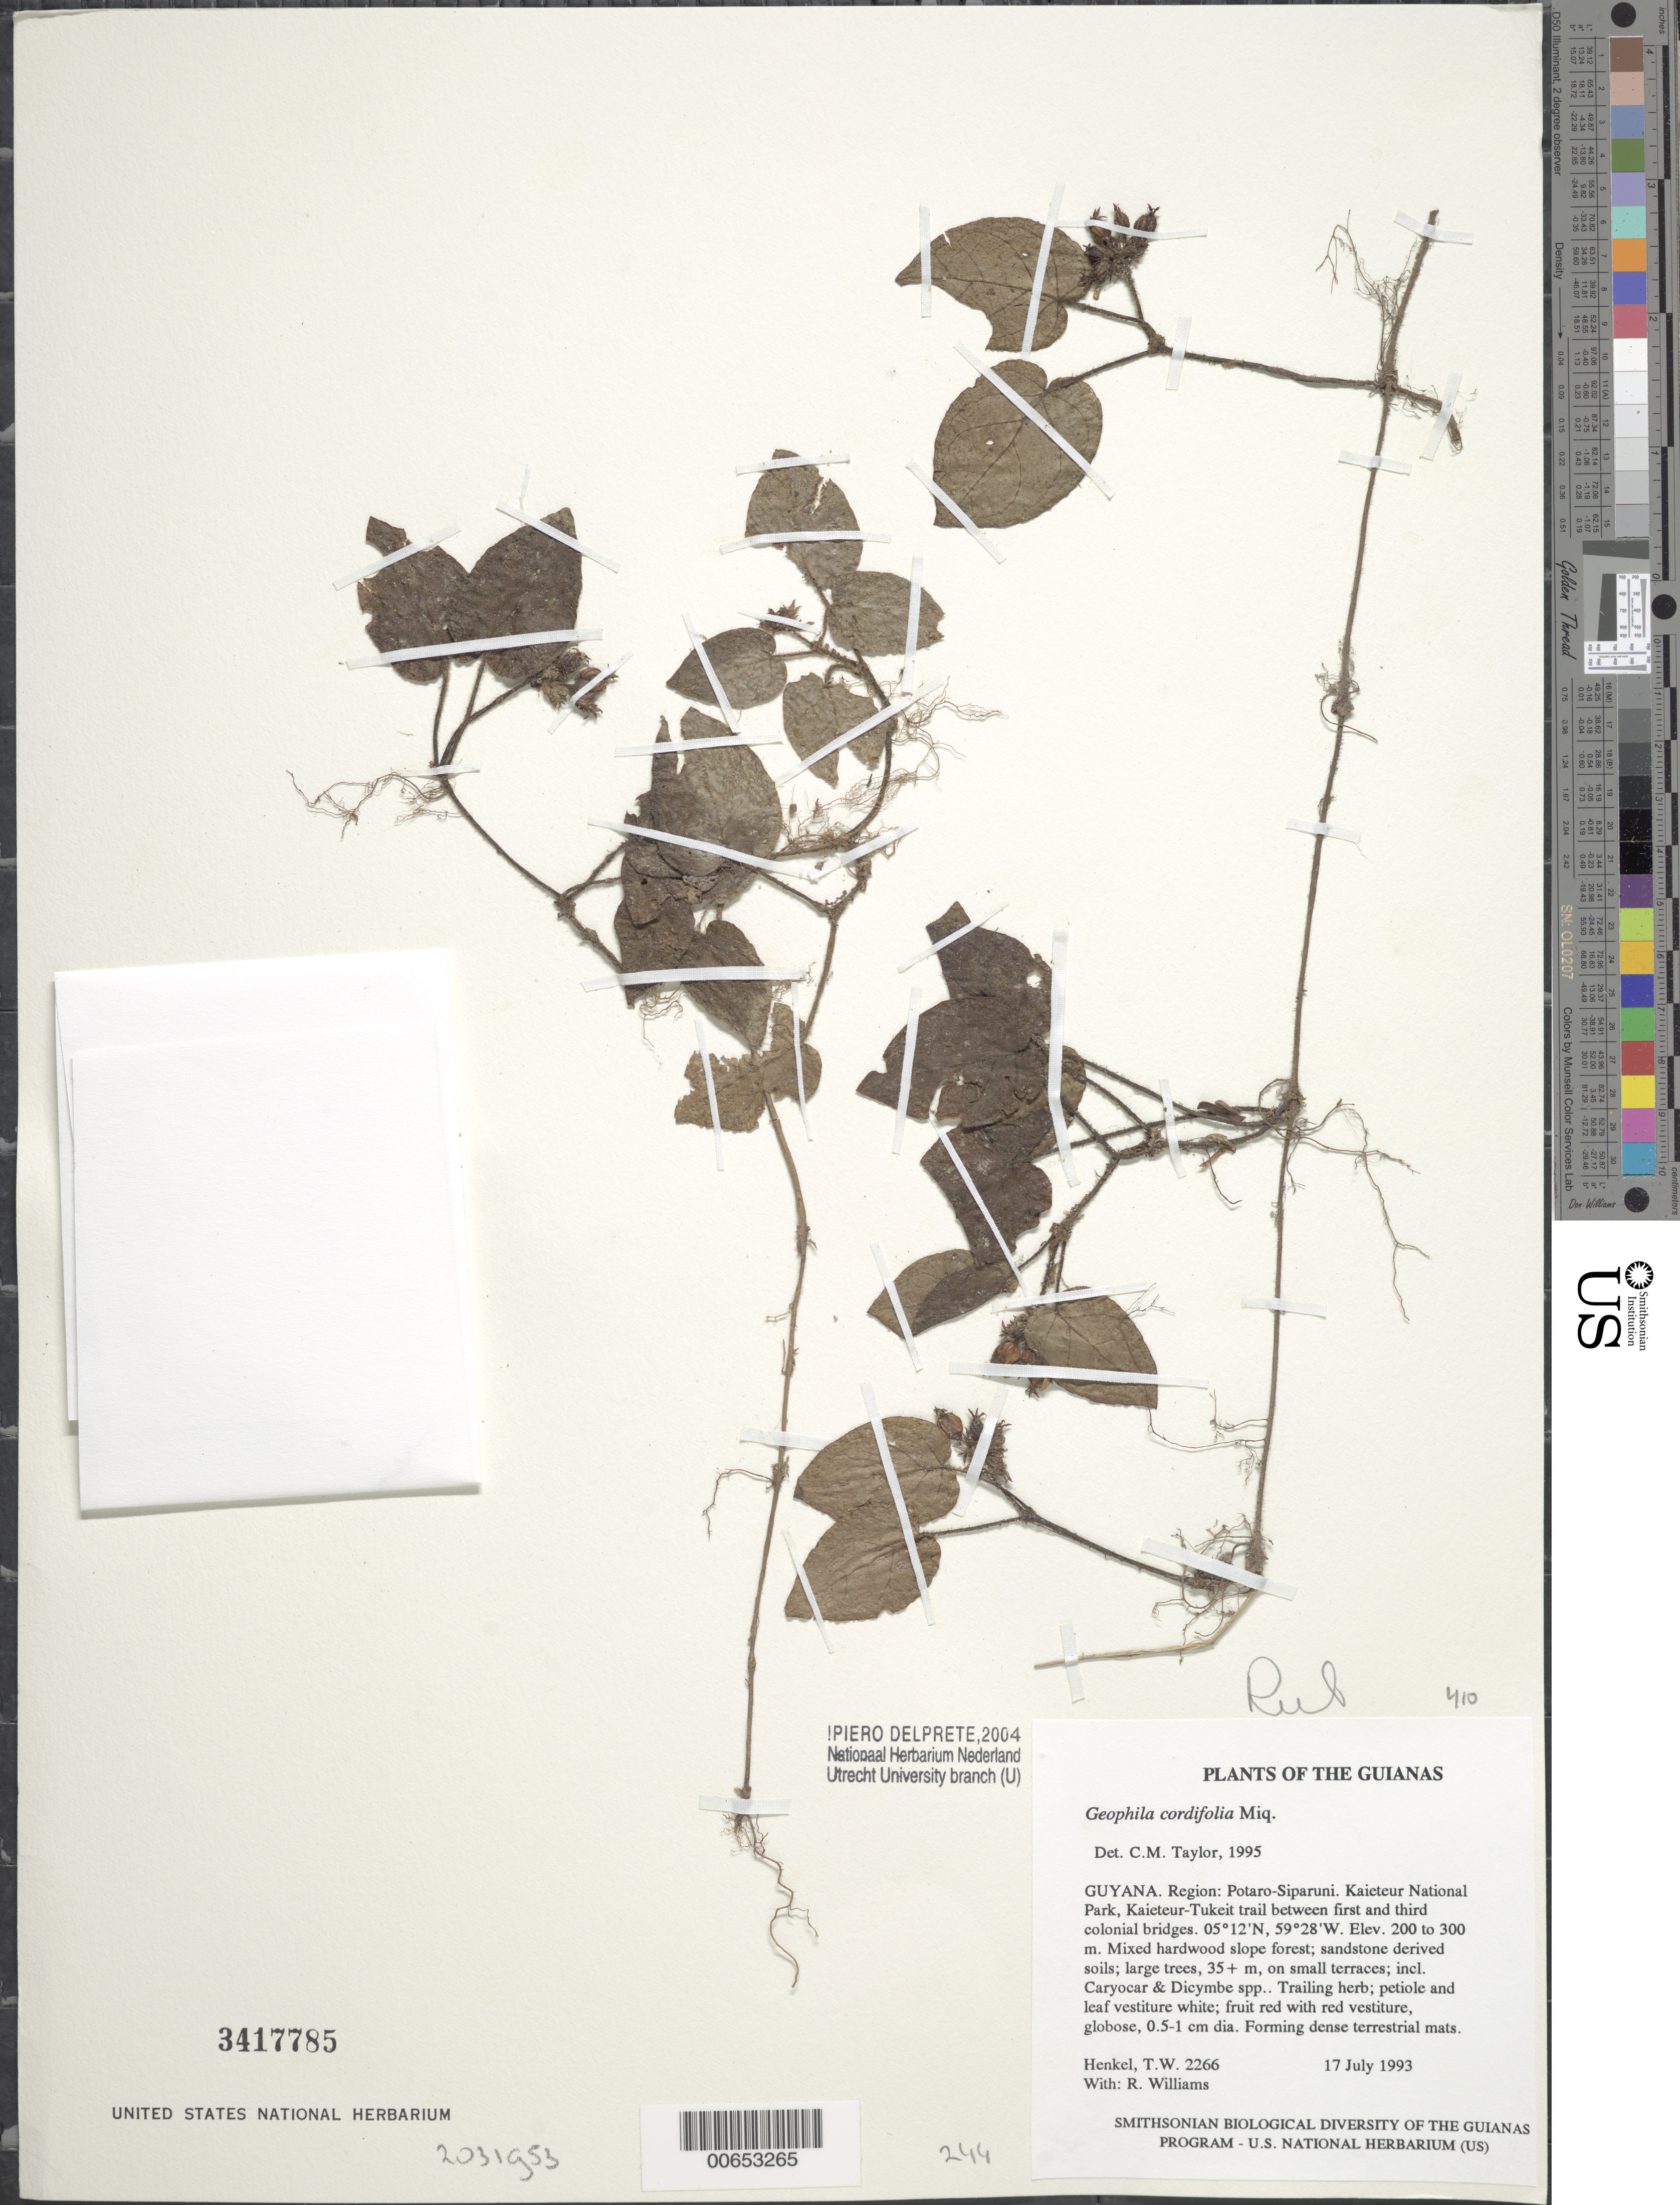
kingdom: Plantae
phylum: Tracheophyta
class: Magnoliopsida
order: Gentianales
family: Rubiaceae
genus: Geophila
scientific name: Geophila cordifolia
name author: Miq.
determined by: Taylor, Charlotte M.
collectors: T. Henkel & R. Williams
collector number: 2266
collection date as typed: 17 July 1993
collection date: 1993-07-17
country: Guyana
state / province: Potaro-Siparuni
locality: Kaieteur National Park, Kaieteur-Tukeit trail between first and third colonial bridges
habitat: Mixed hardwood slope forest; sandstone derived soils; large trees, 35+ m, on small terraces; incl. Caryocar & Dicymbe spp.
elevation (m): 200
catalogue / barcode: US 3417785